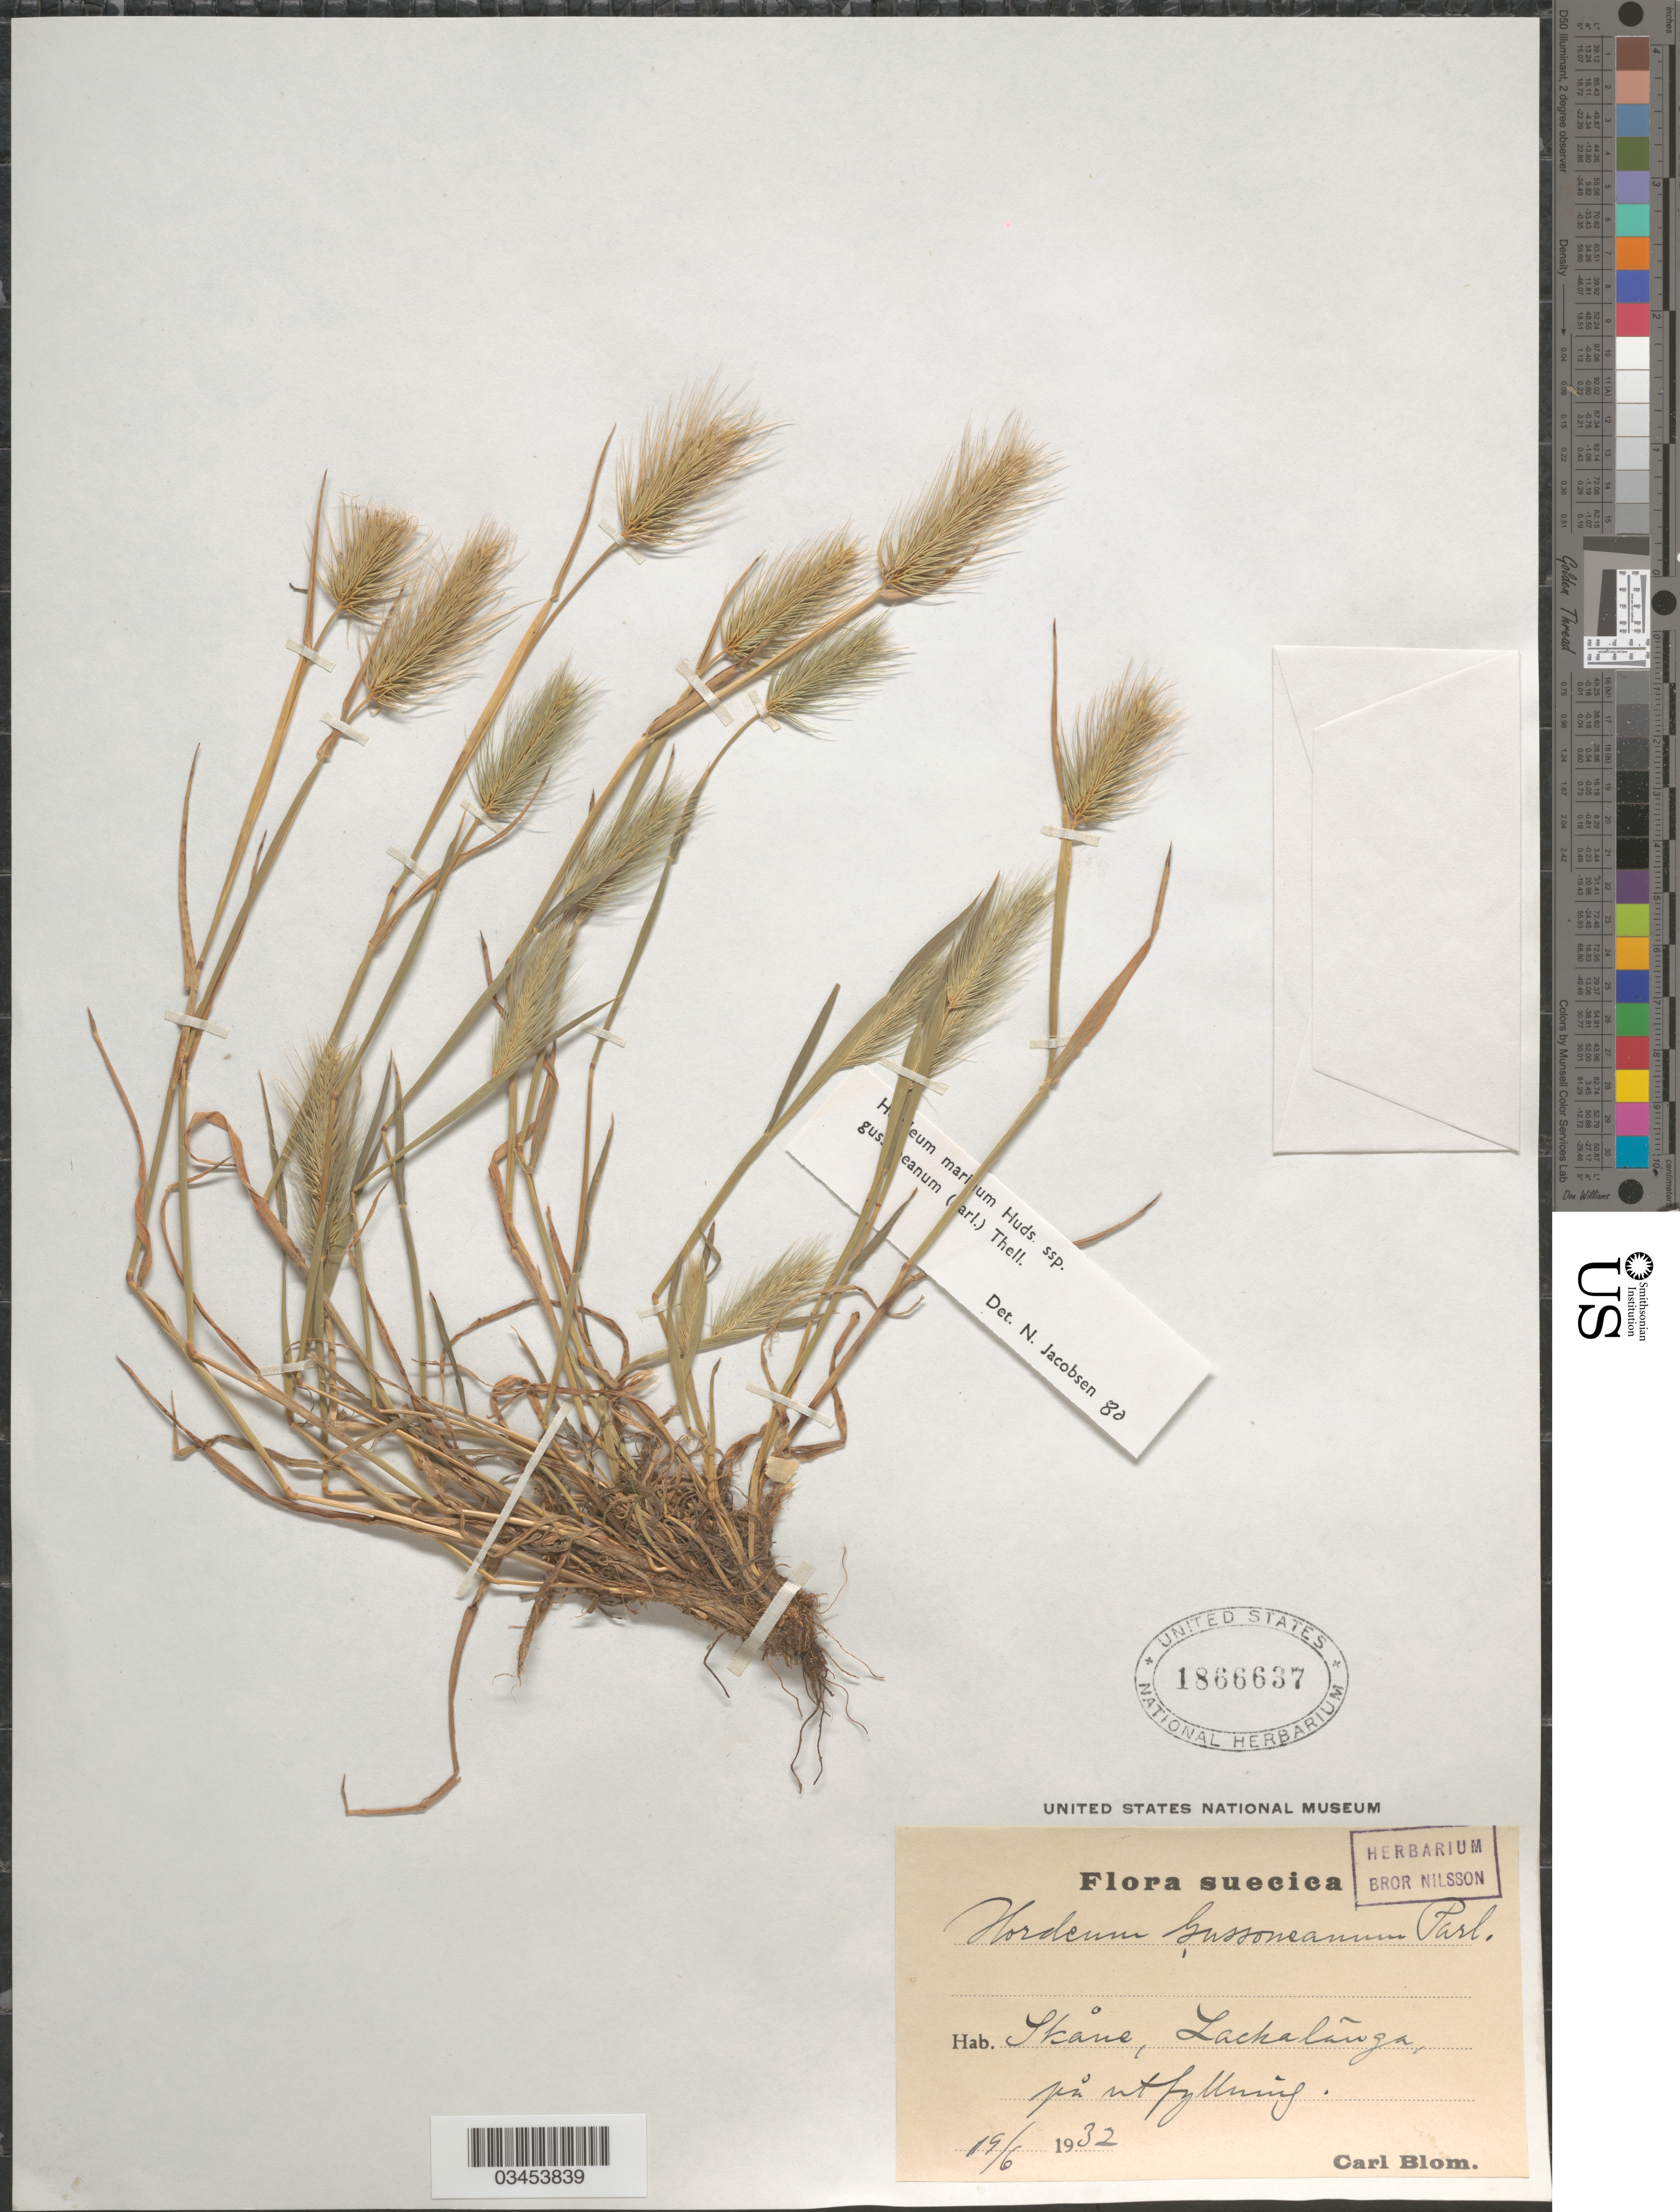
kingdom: Plantae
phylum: Tracheophyta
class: Liliopsida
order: Poales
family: Poaceae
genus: Hordeum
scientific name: Hordeum marinum subsp. gussoneanum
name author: (Parl.) Thell.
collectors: C. H. Blom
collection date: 1932-06-19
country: Sweden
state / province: Skåne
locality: Suecica. Lachalanga, [illegible text]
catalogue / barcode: US 1866637